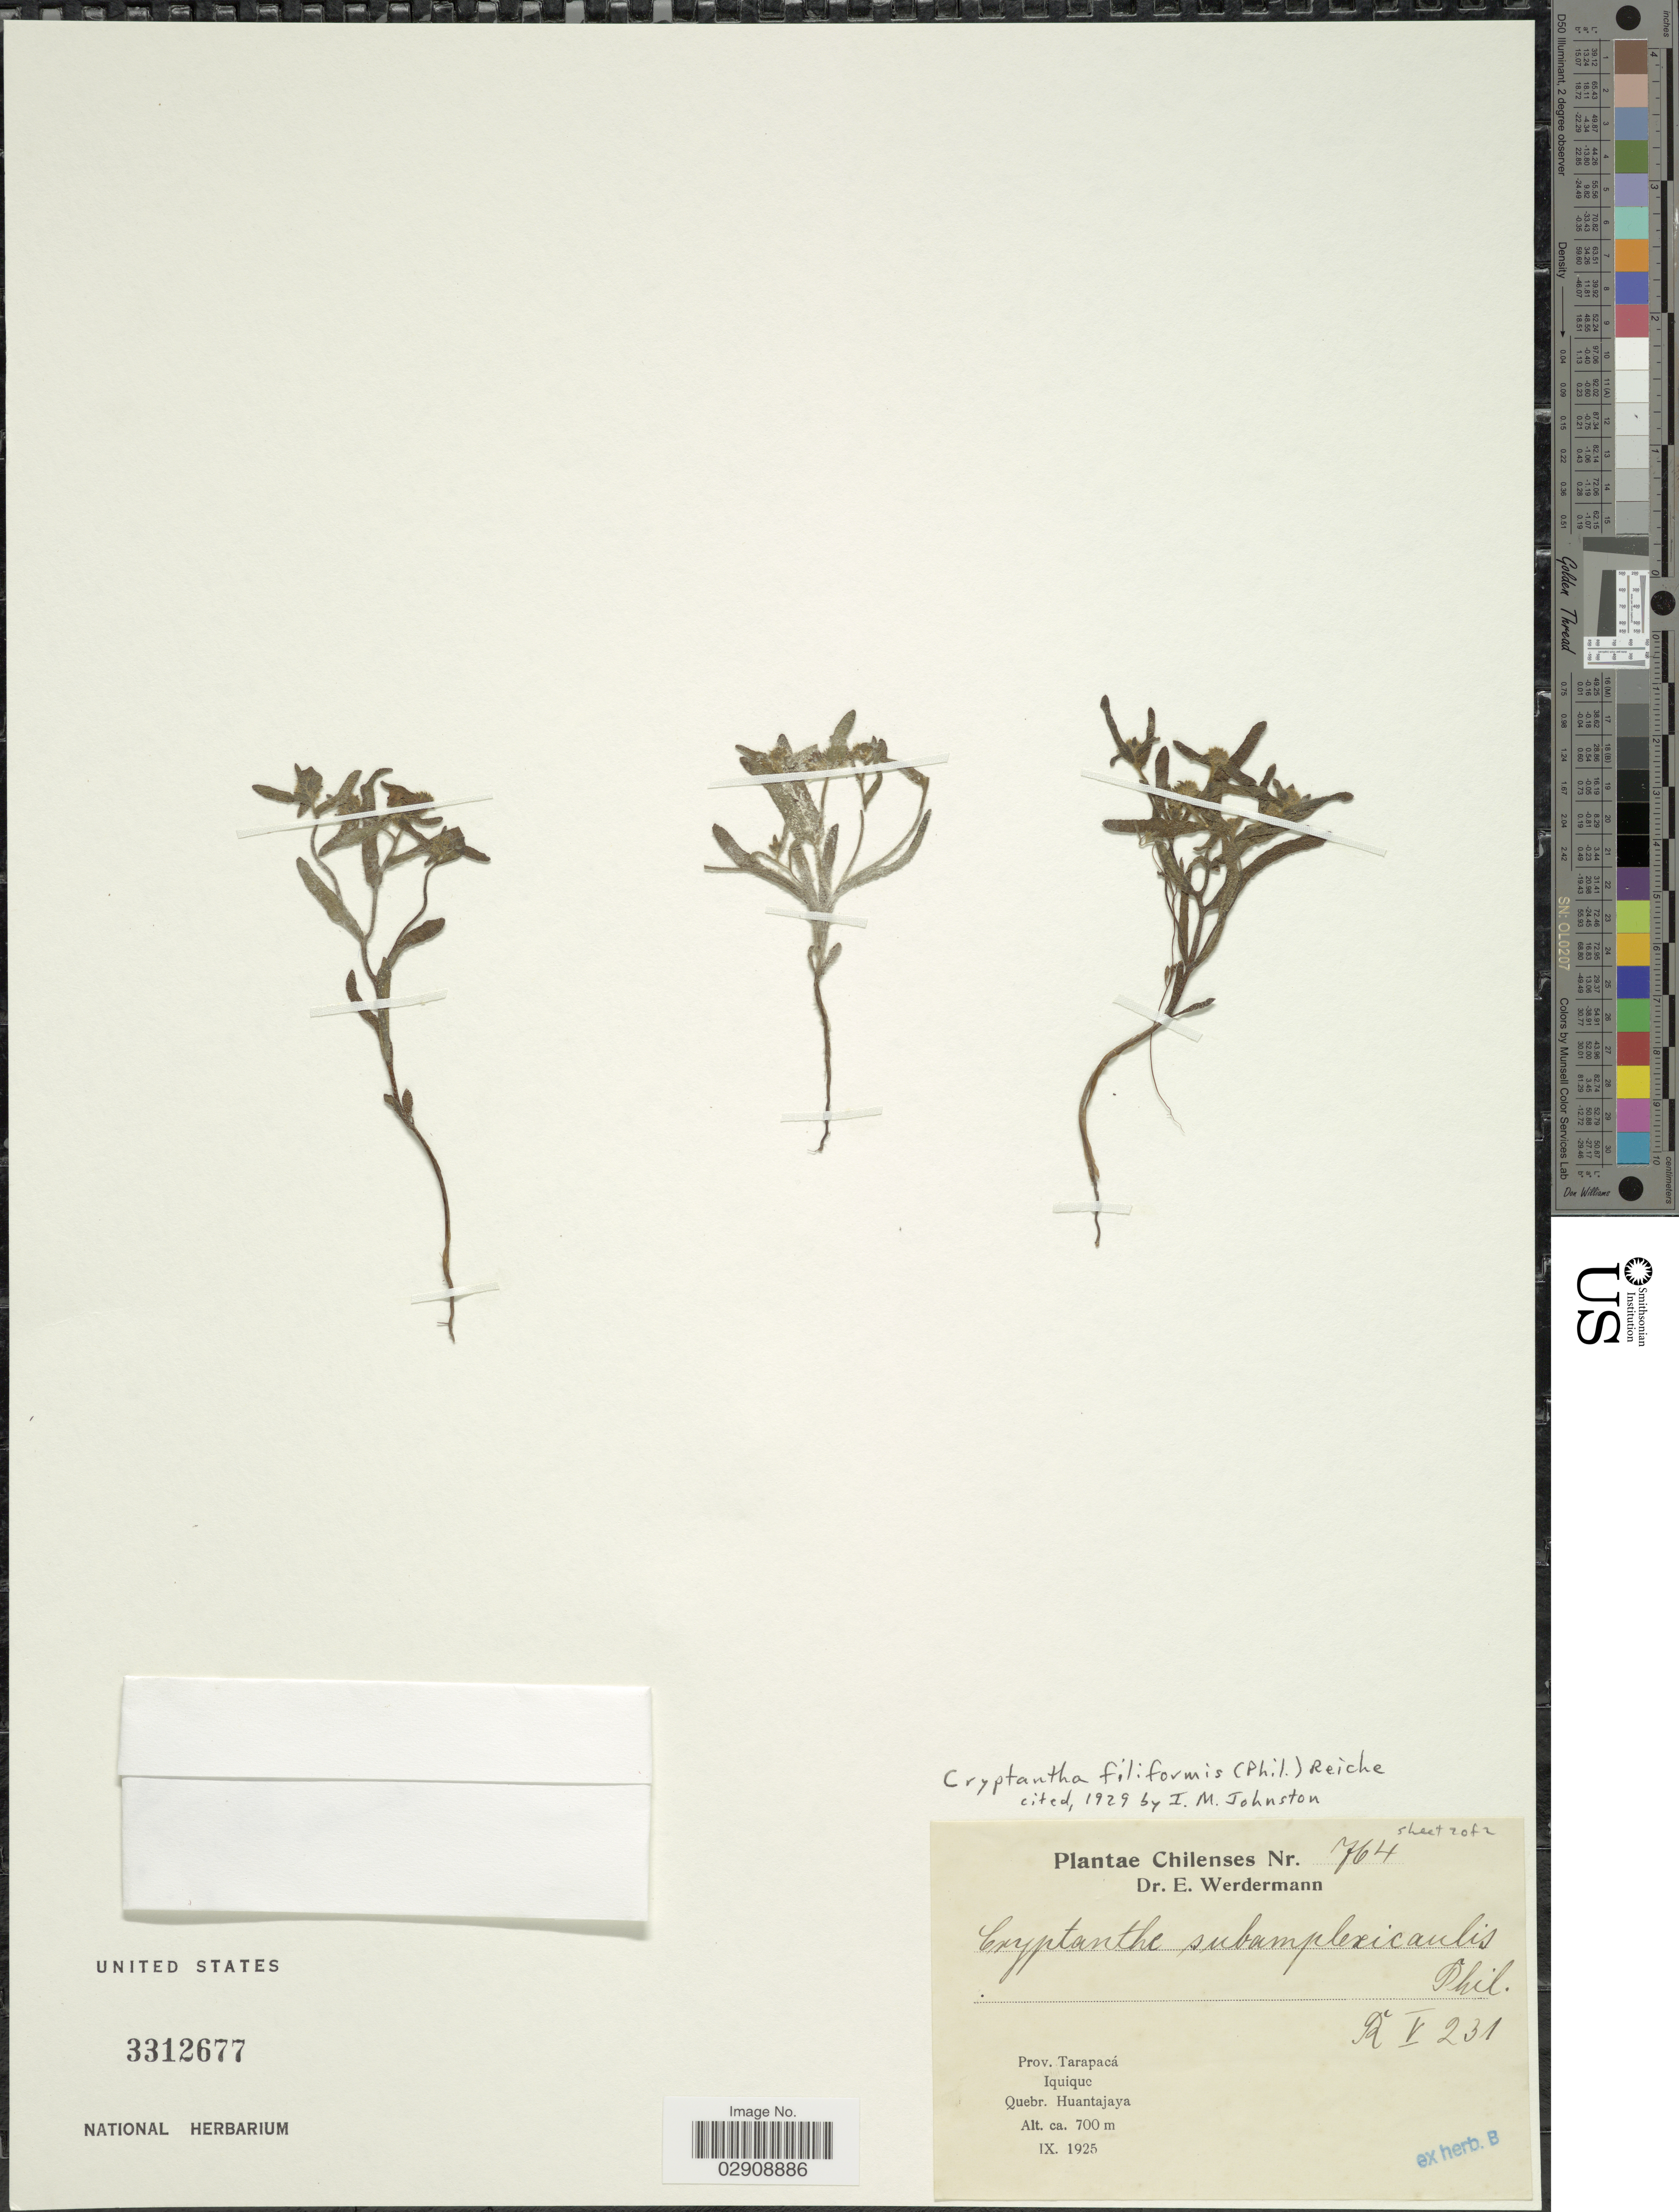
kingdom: Plantae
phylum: Tracheophyta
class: Magnoliopsida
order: Boraginales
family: Boraginaceae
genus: Cryptantha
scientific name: Cryptantha subamplexicaulis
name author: (Phil.) Reiche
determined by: Moroni, Pablo, (SI), Instituto de Botanica Darwinion (ARGENTINA)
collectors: E. Werdermann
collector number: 764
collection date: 1925-09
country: Chile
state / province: Tarapacá (I)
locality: Prov. Tarapacá. Iquique. Quebr. Huantajaya. Chile.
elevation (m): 700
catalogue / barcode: US 3312677